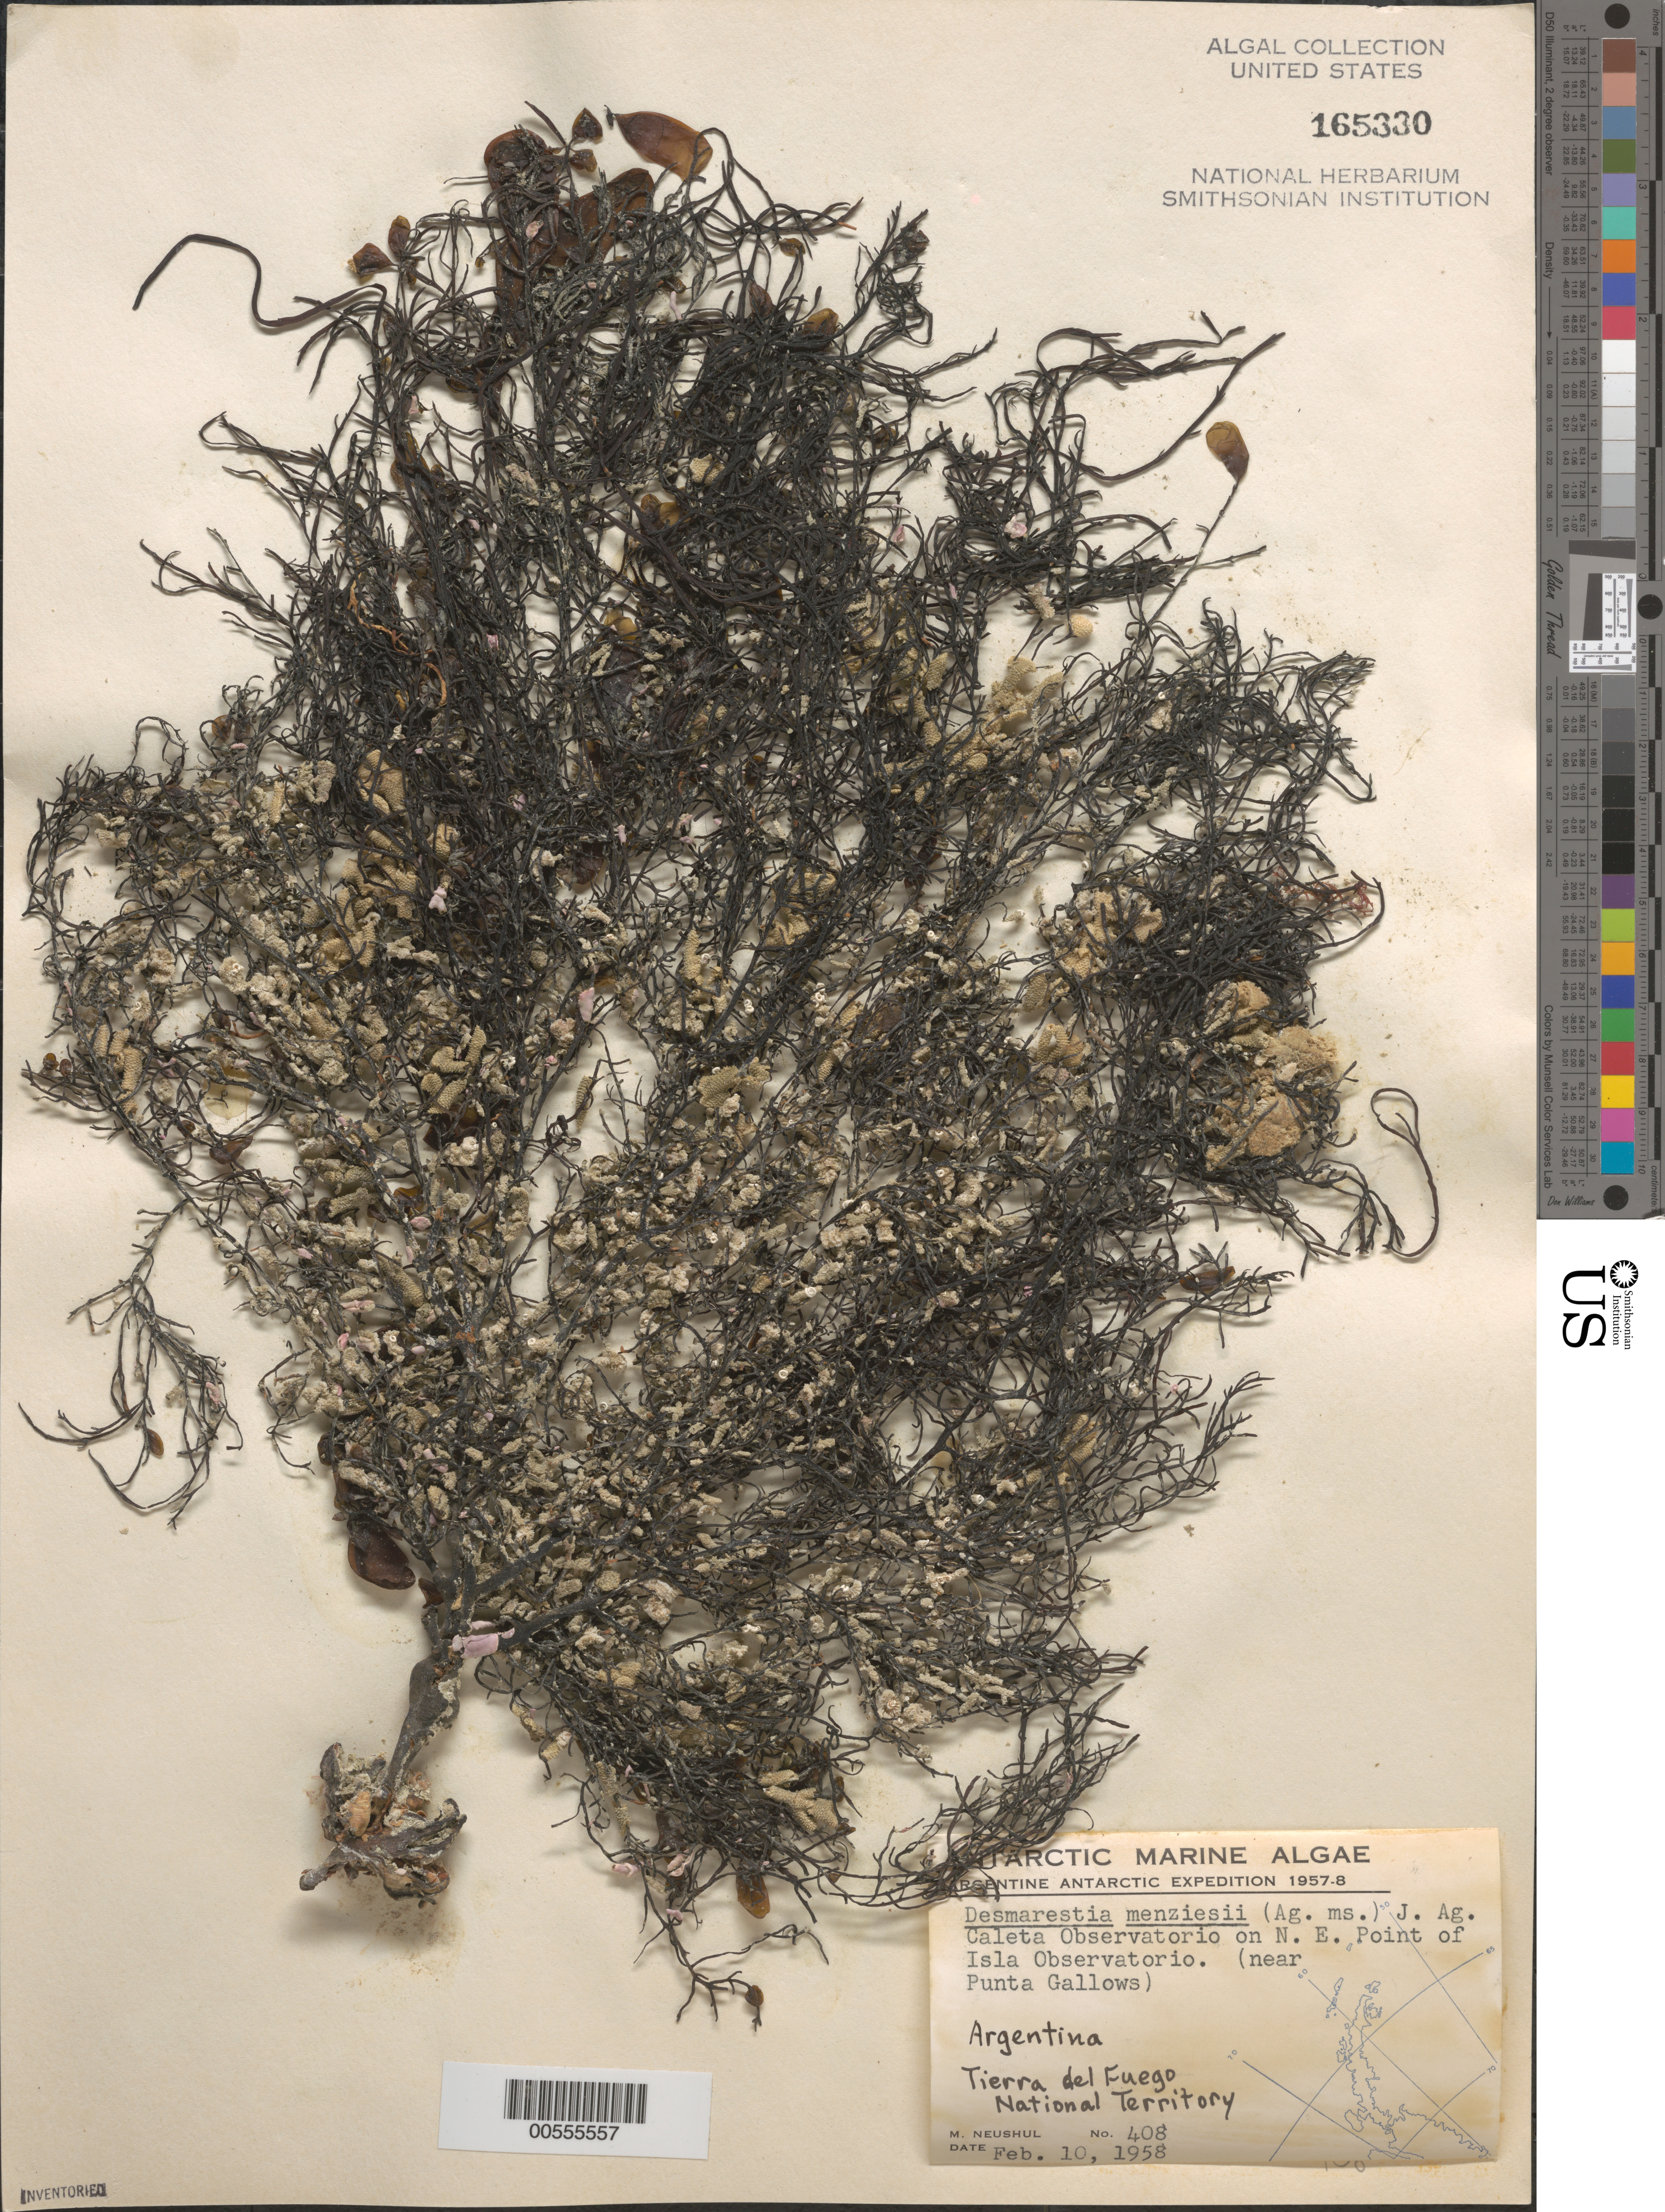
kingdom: Chromista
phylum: Ochrophyta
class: Phaeophyceae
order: Desmarestiales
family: Desmarestiaceae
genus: Desmarestia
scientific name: Desmarestia menziesii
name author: J. Agardh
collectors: M. Neushul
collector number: Neushul 408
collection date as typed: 10 Feb 1958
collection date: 1958-02-10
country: Argentina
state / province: Tierra del Fuego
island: Isla Observatorio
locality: Caleta Observatorio, near Punta Gallows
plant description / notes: Argentine Antarctic Expedition, 1957-1958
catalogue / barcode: US 165330